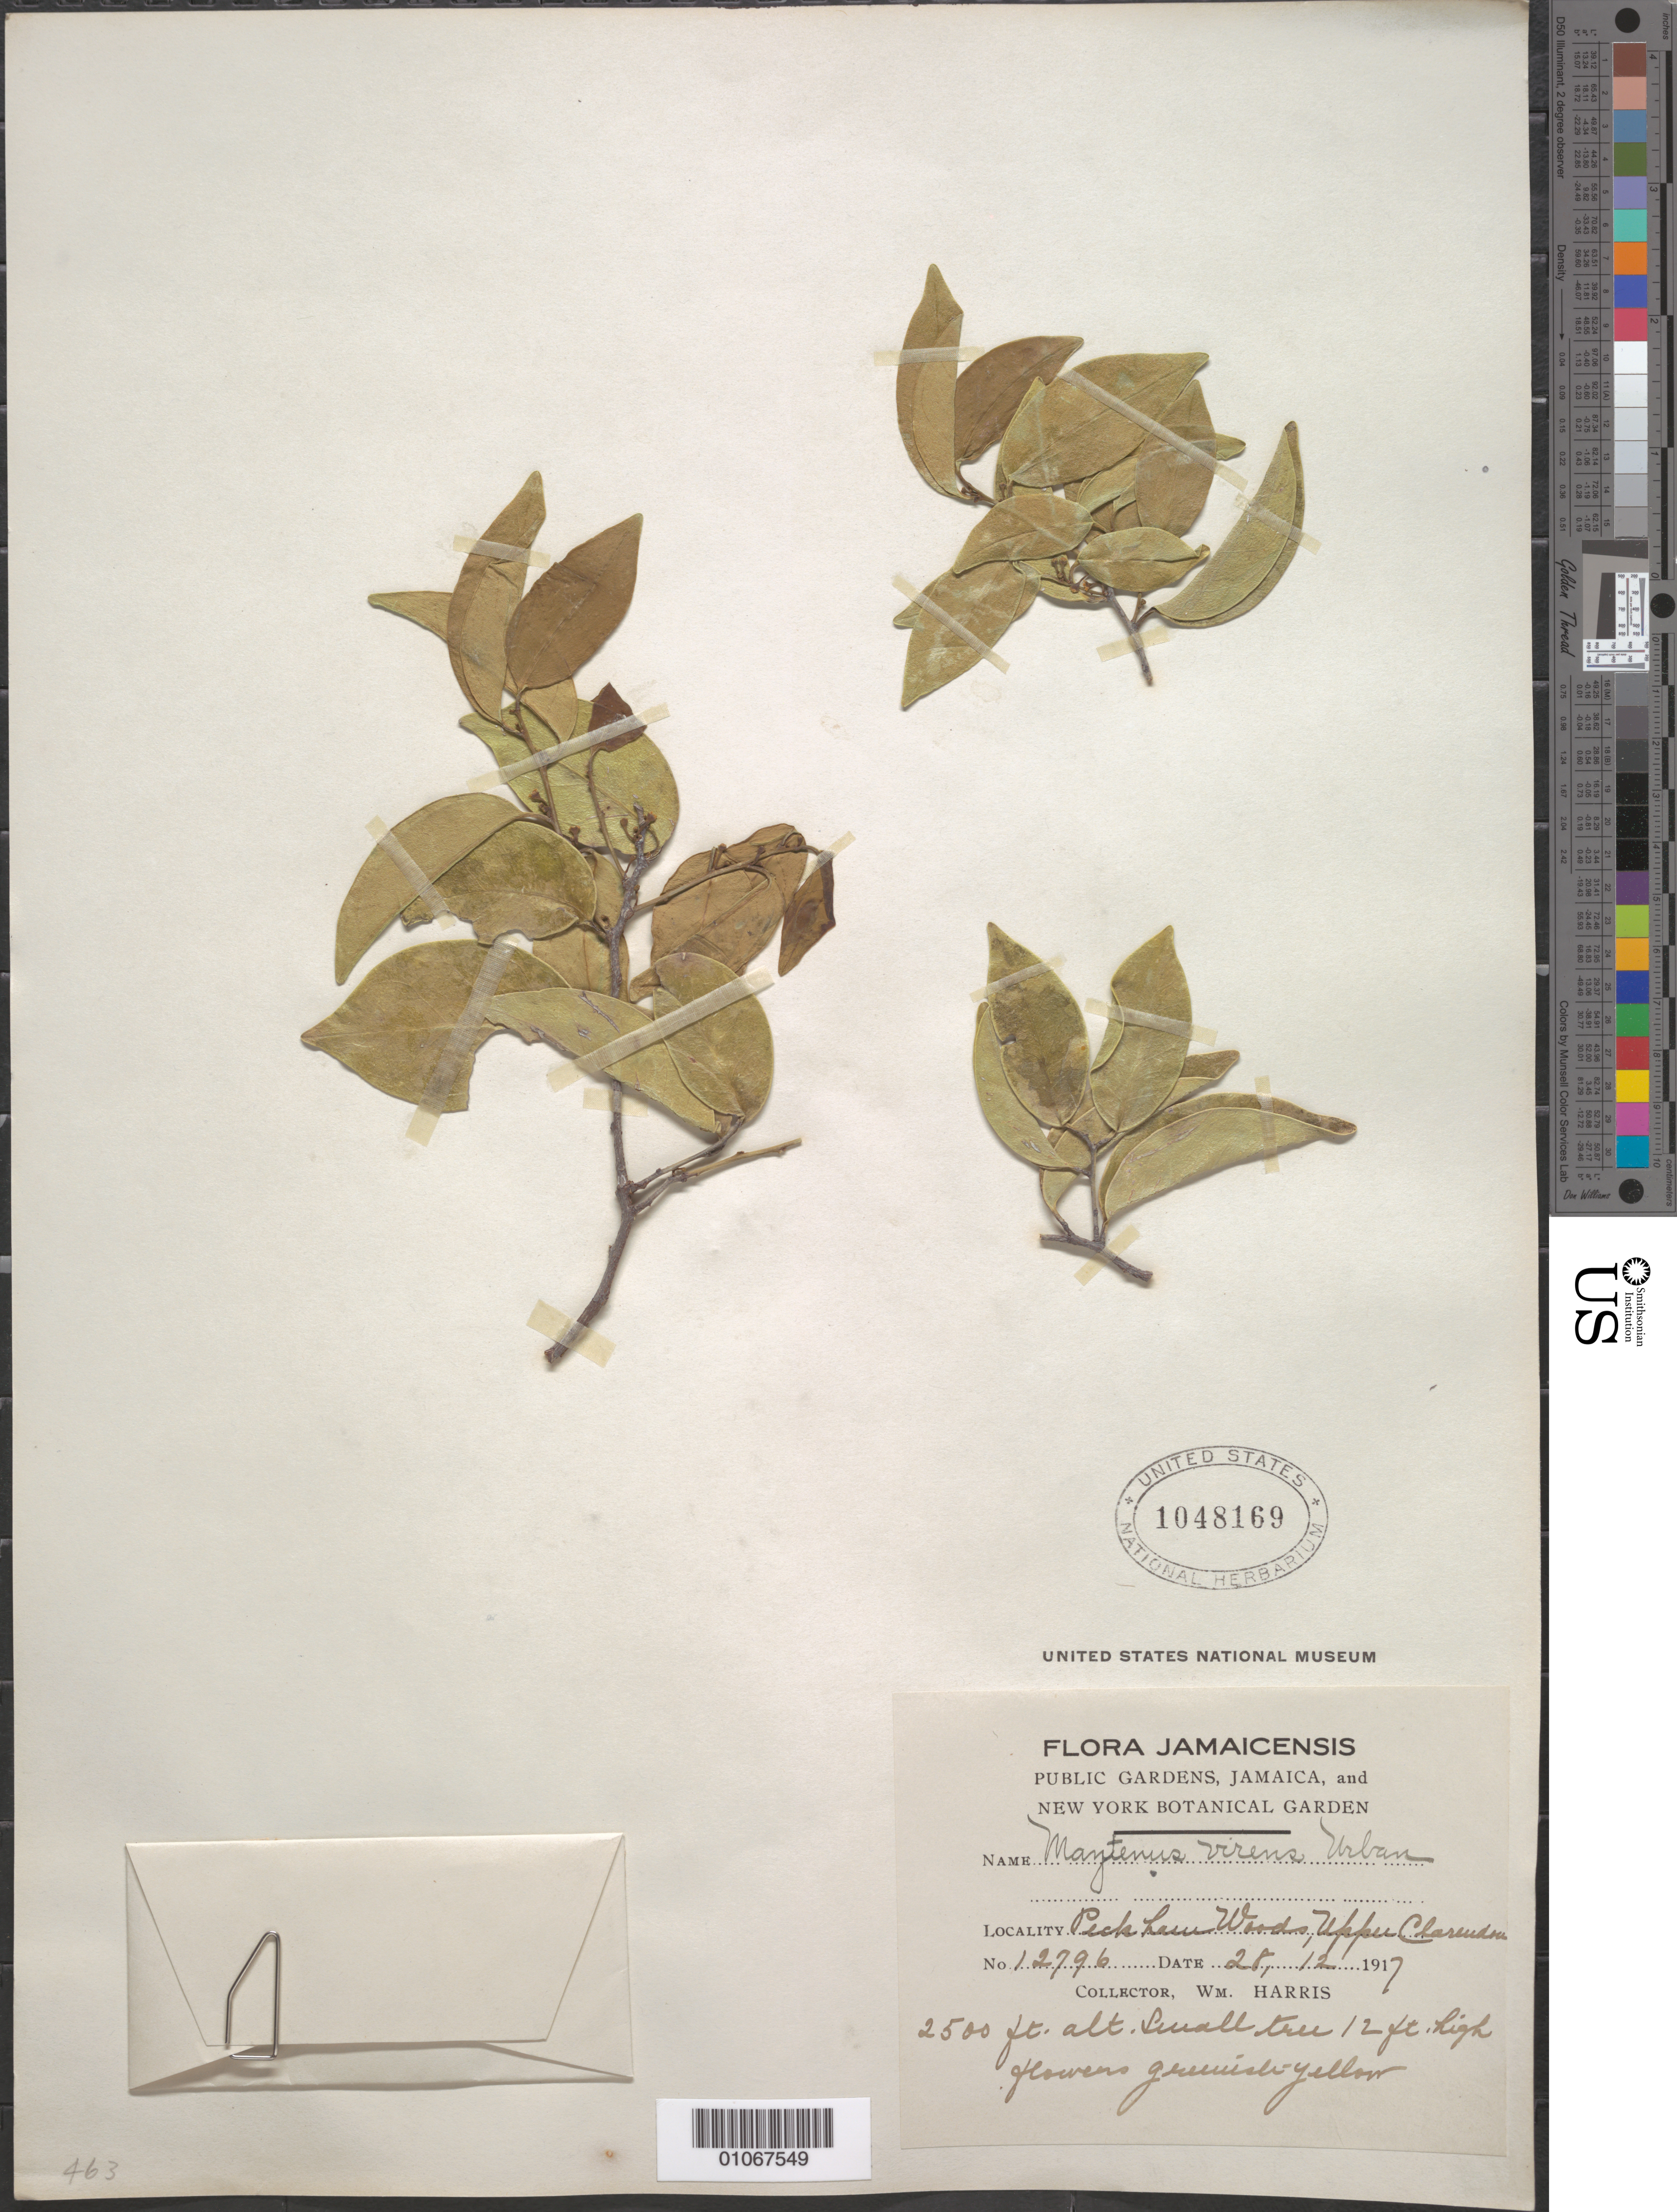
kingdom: Plantae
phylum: Tracheophyta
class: Magnoliopsida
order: Celastrales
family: Celastraceae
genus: Maytenus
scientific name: Maytenus virens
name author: Urb.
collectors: W. Harris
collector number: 12796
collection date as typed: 28 Dec 1917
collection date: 1917-12-28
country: Jamaica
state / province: Clarendon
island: Jamaica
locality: Peckham woods, Upper Clarendon.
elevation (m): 762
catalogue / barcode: US 1048169